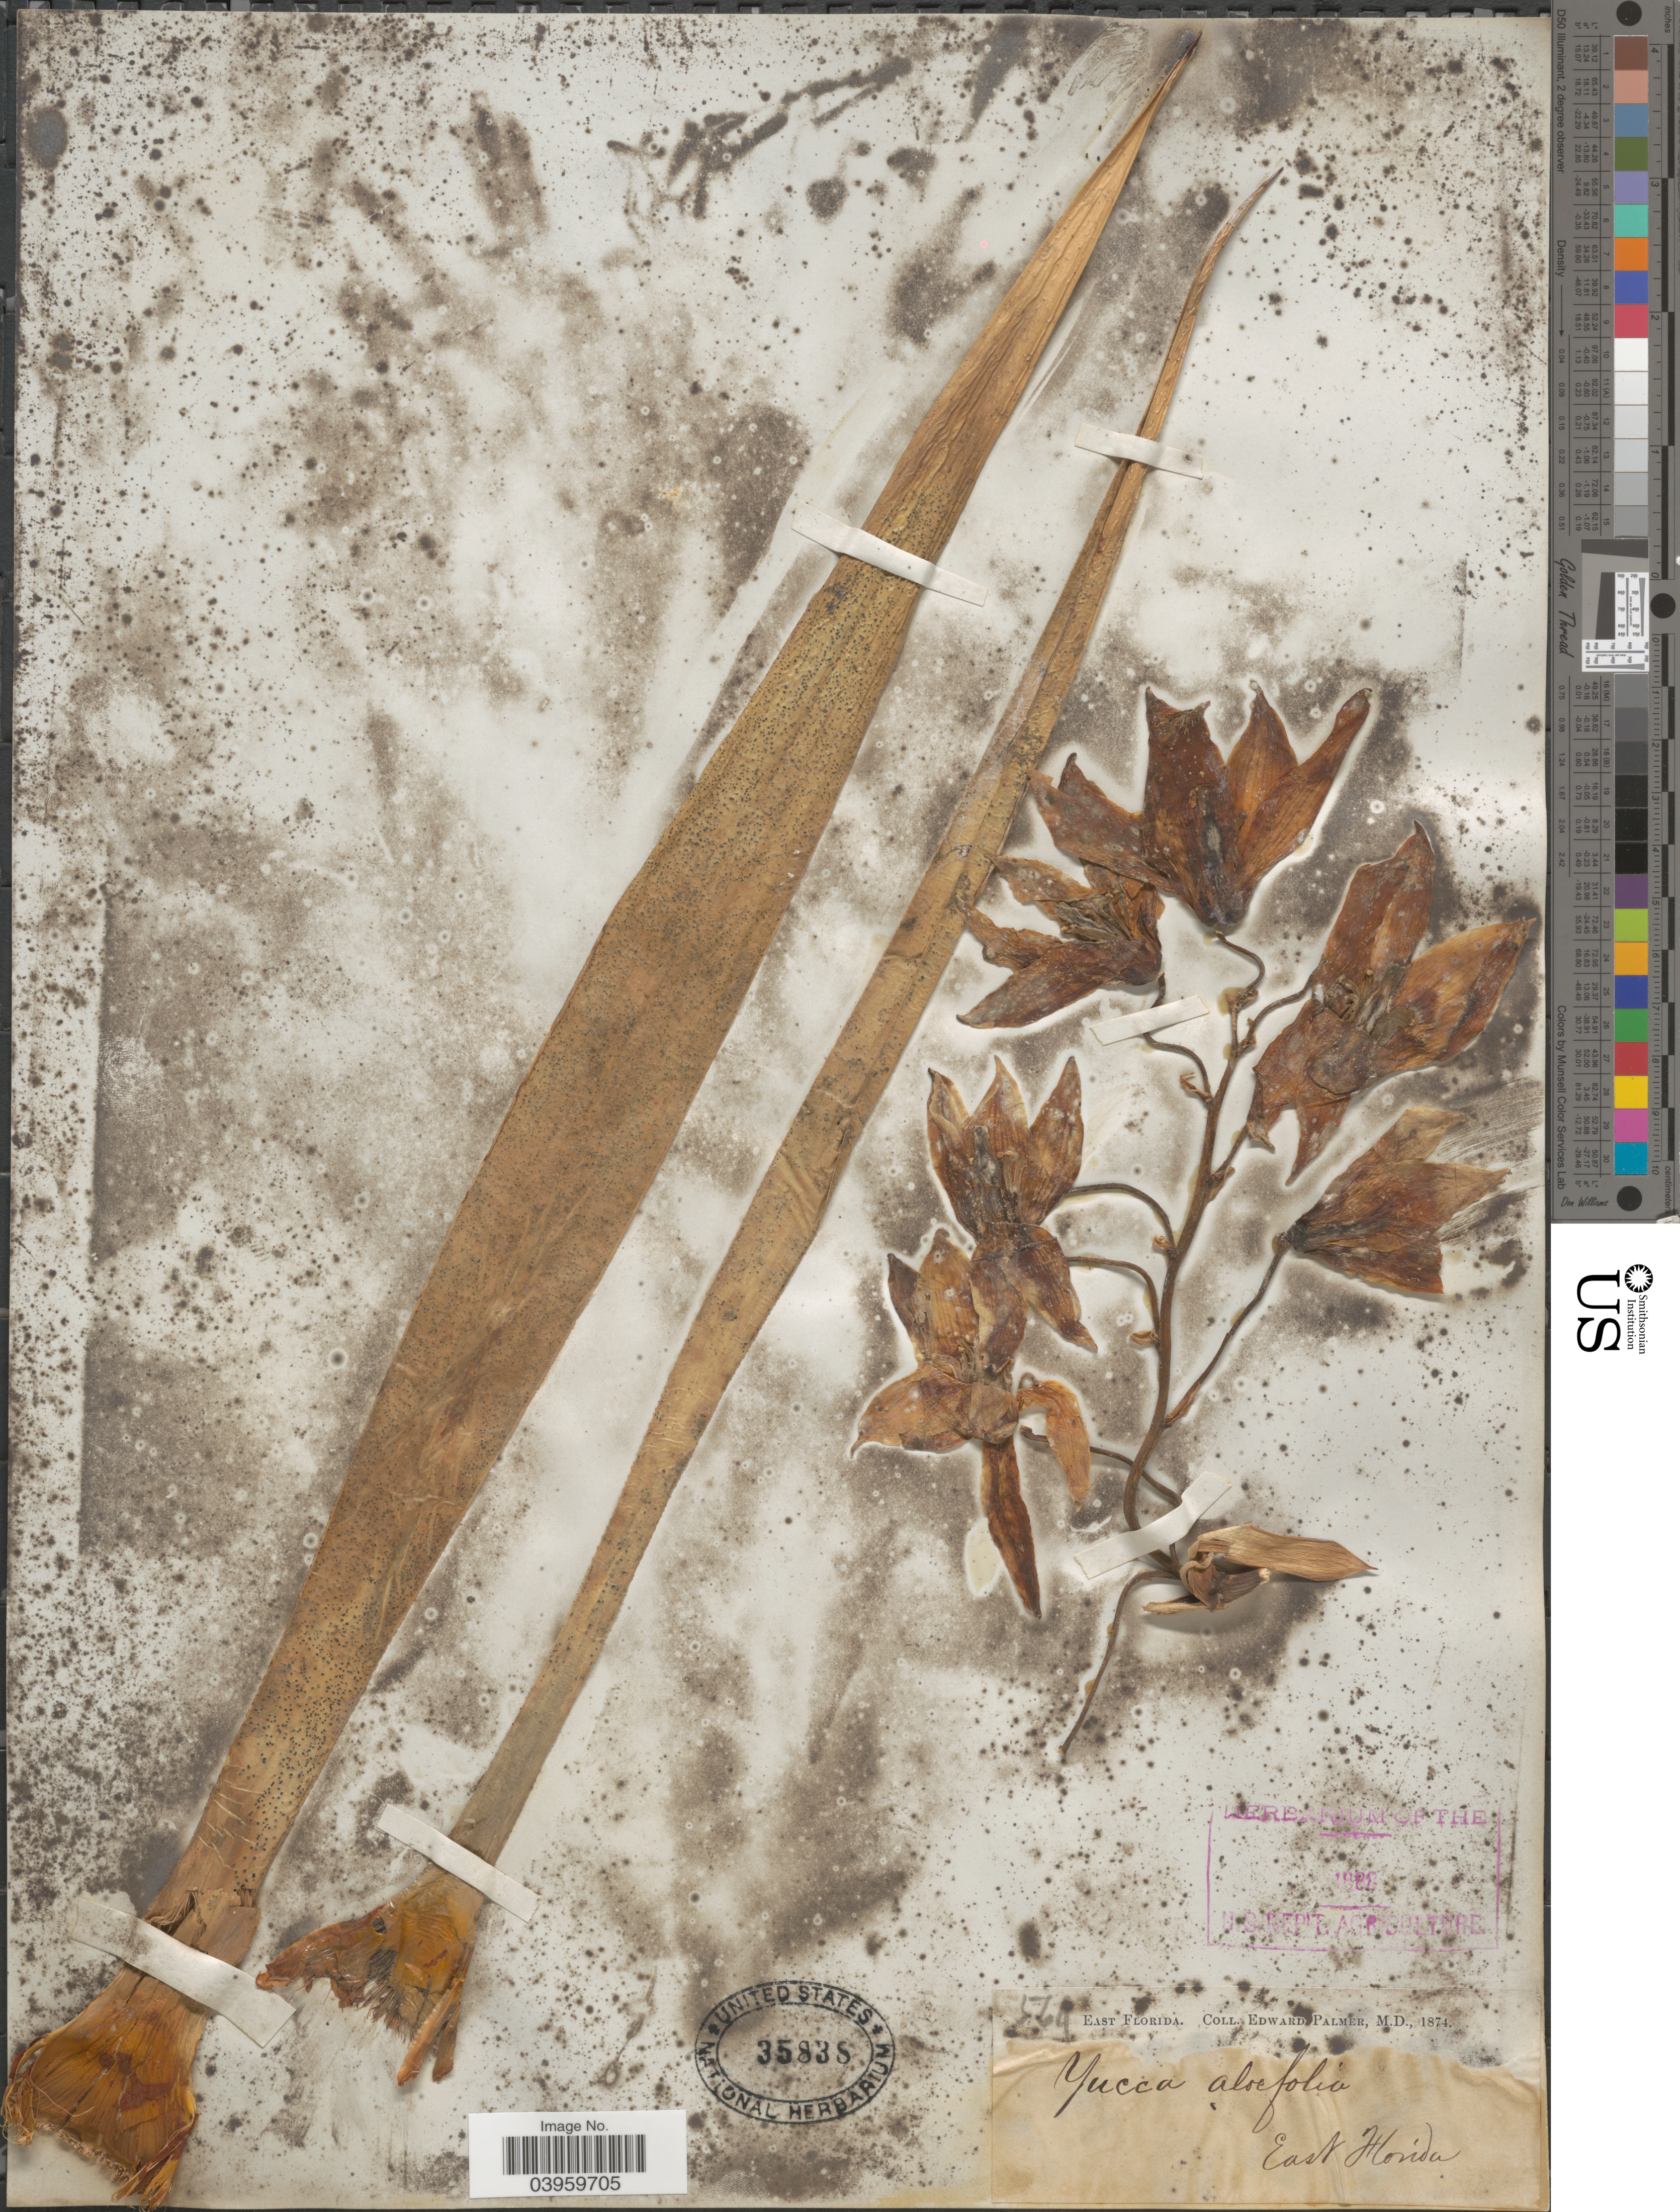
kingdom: Plantae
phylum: Tracheophyta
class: Liliopsida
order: Asparagales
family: Asparagaceae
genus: Yucca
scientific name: Yucca aloifolia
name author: L.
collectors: E. Palmer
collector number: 564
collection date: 1874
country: United States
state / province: Florida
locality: East Florida.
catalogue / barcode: US 35838